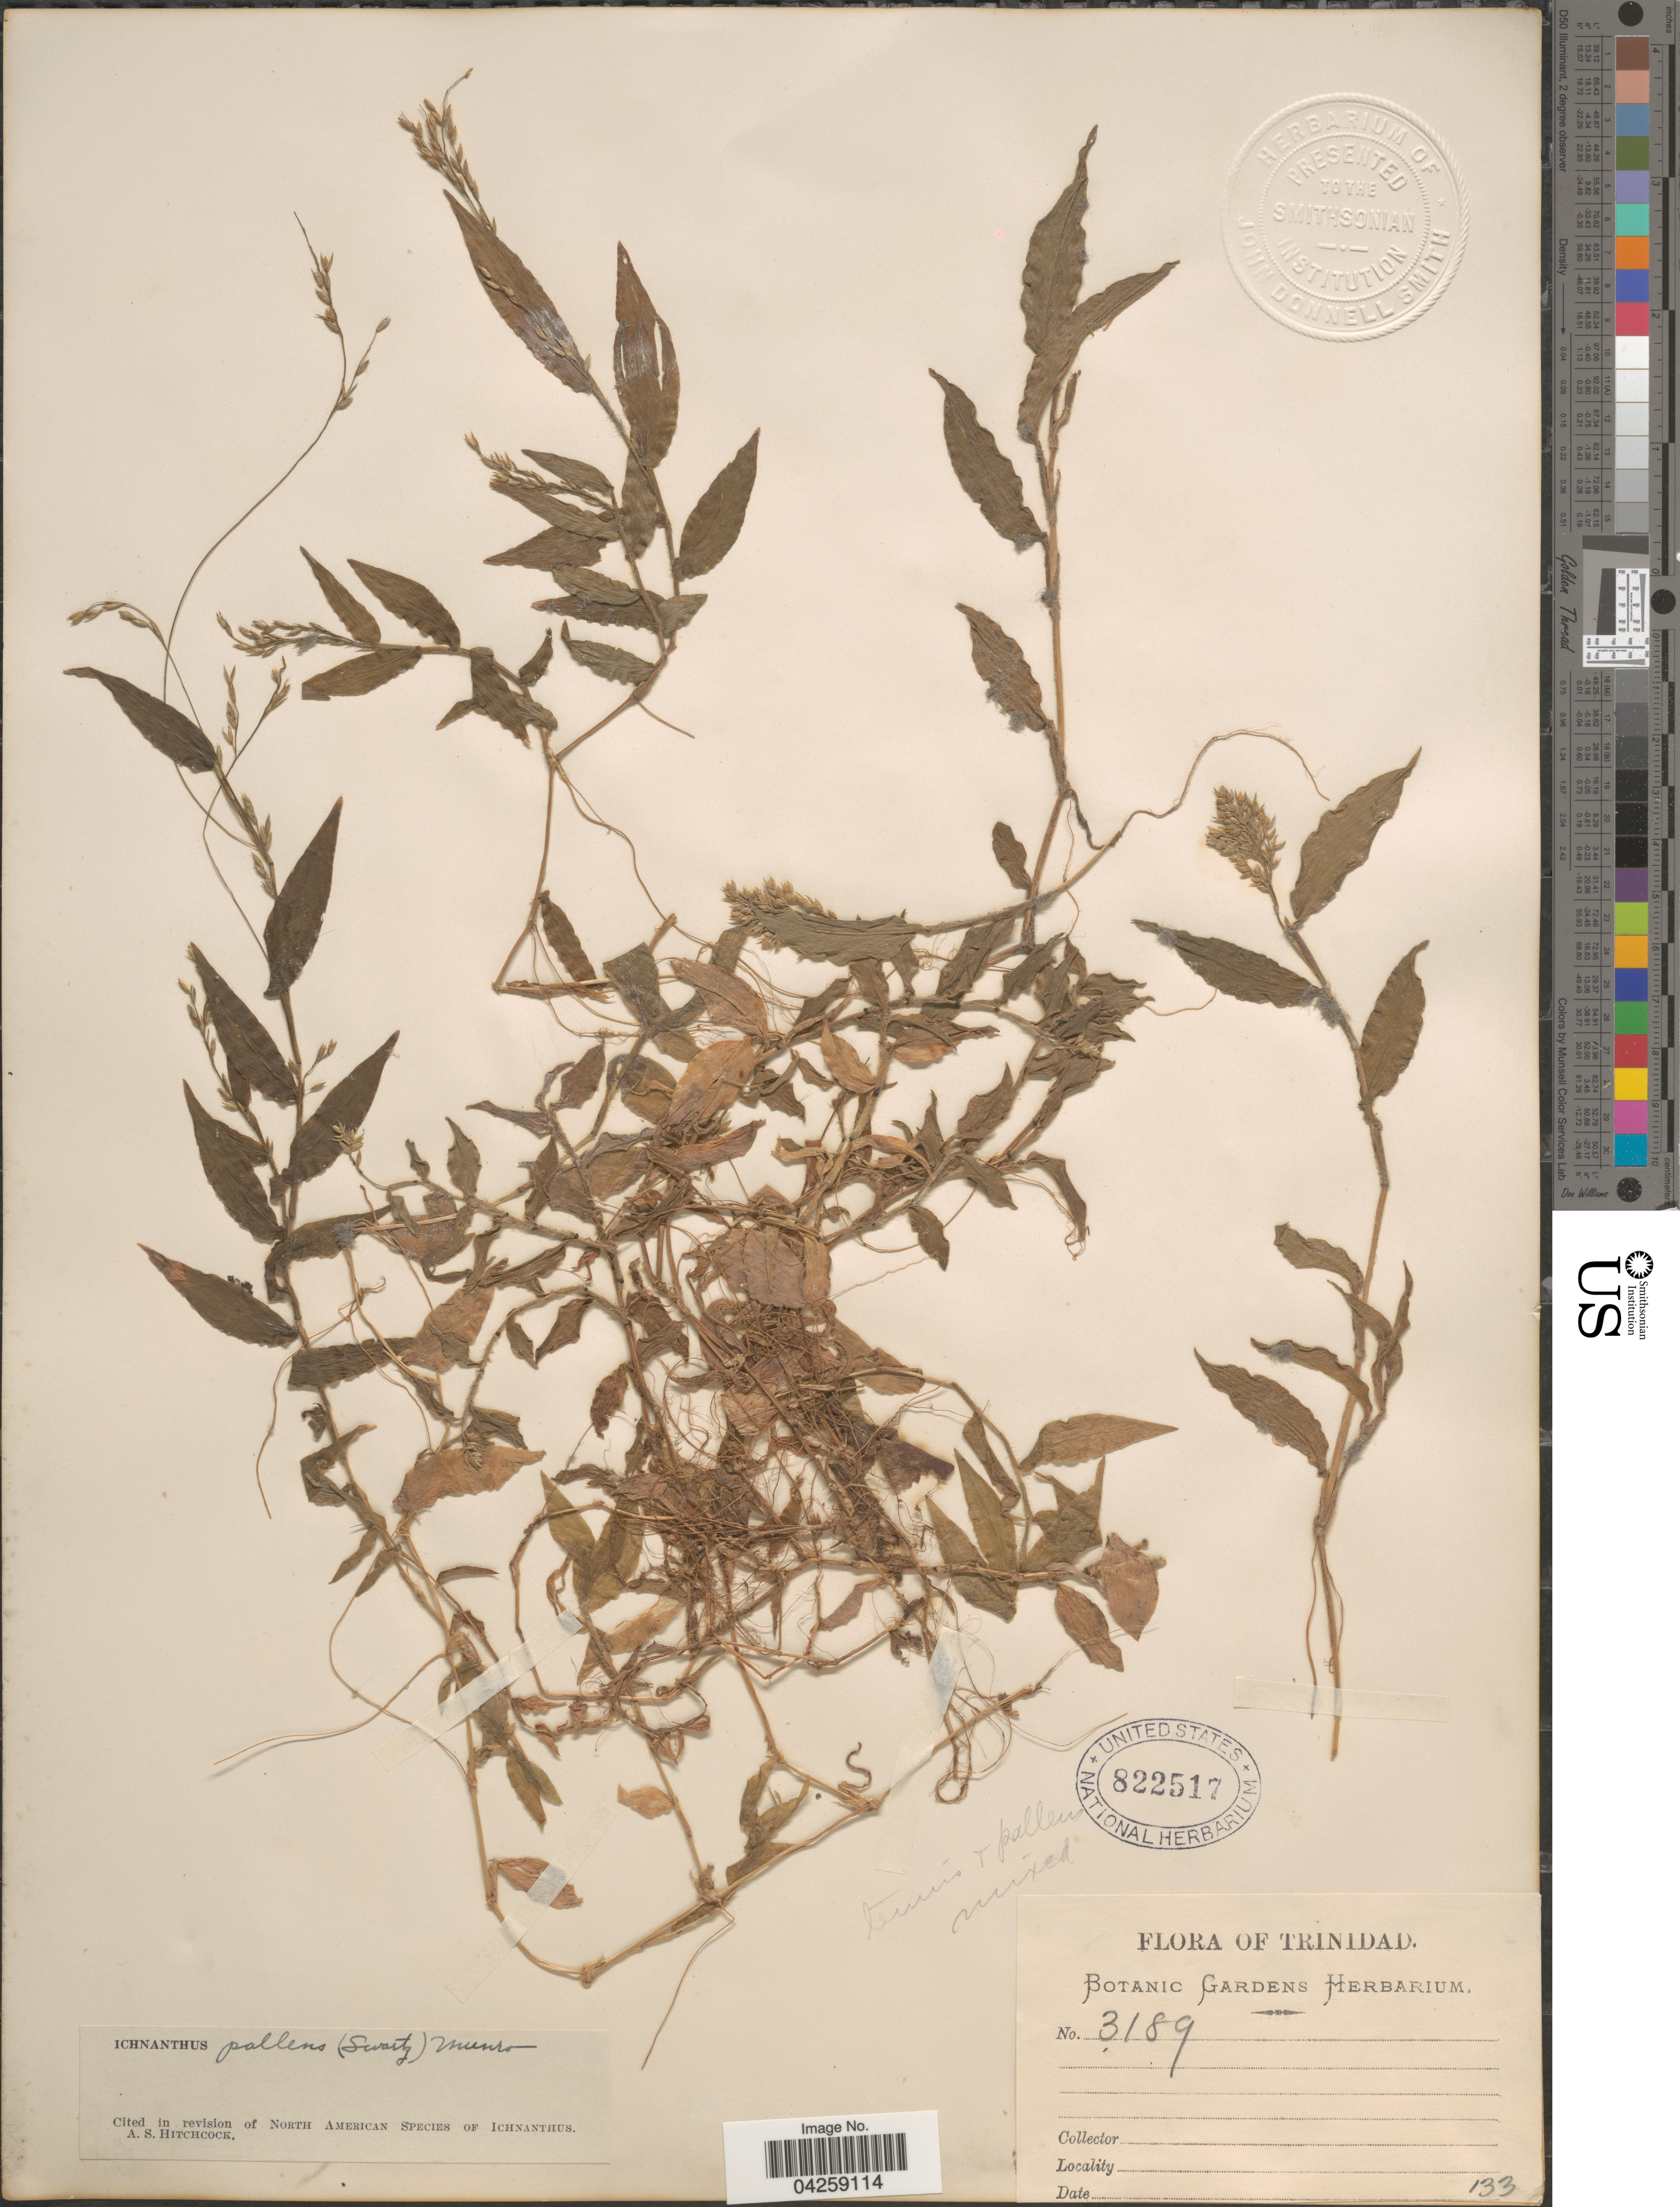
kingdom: Plantae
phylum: Tracheophyta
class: Liliopsida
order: Poales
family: Poaceae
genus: Ichnanthus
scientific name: Ichnanthus pallens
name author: (Sw.) Munro ex Benth.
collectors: Botanic Gardens Herbarium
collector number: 3189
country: Trinidad and Tobago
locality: Trinidad.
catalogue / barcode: US 822517